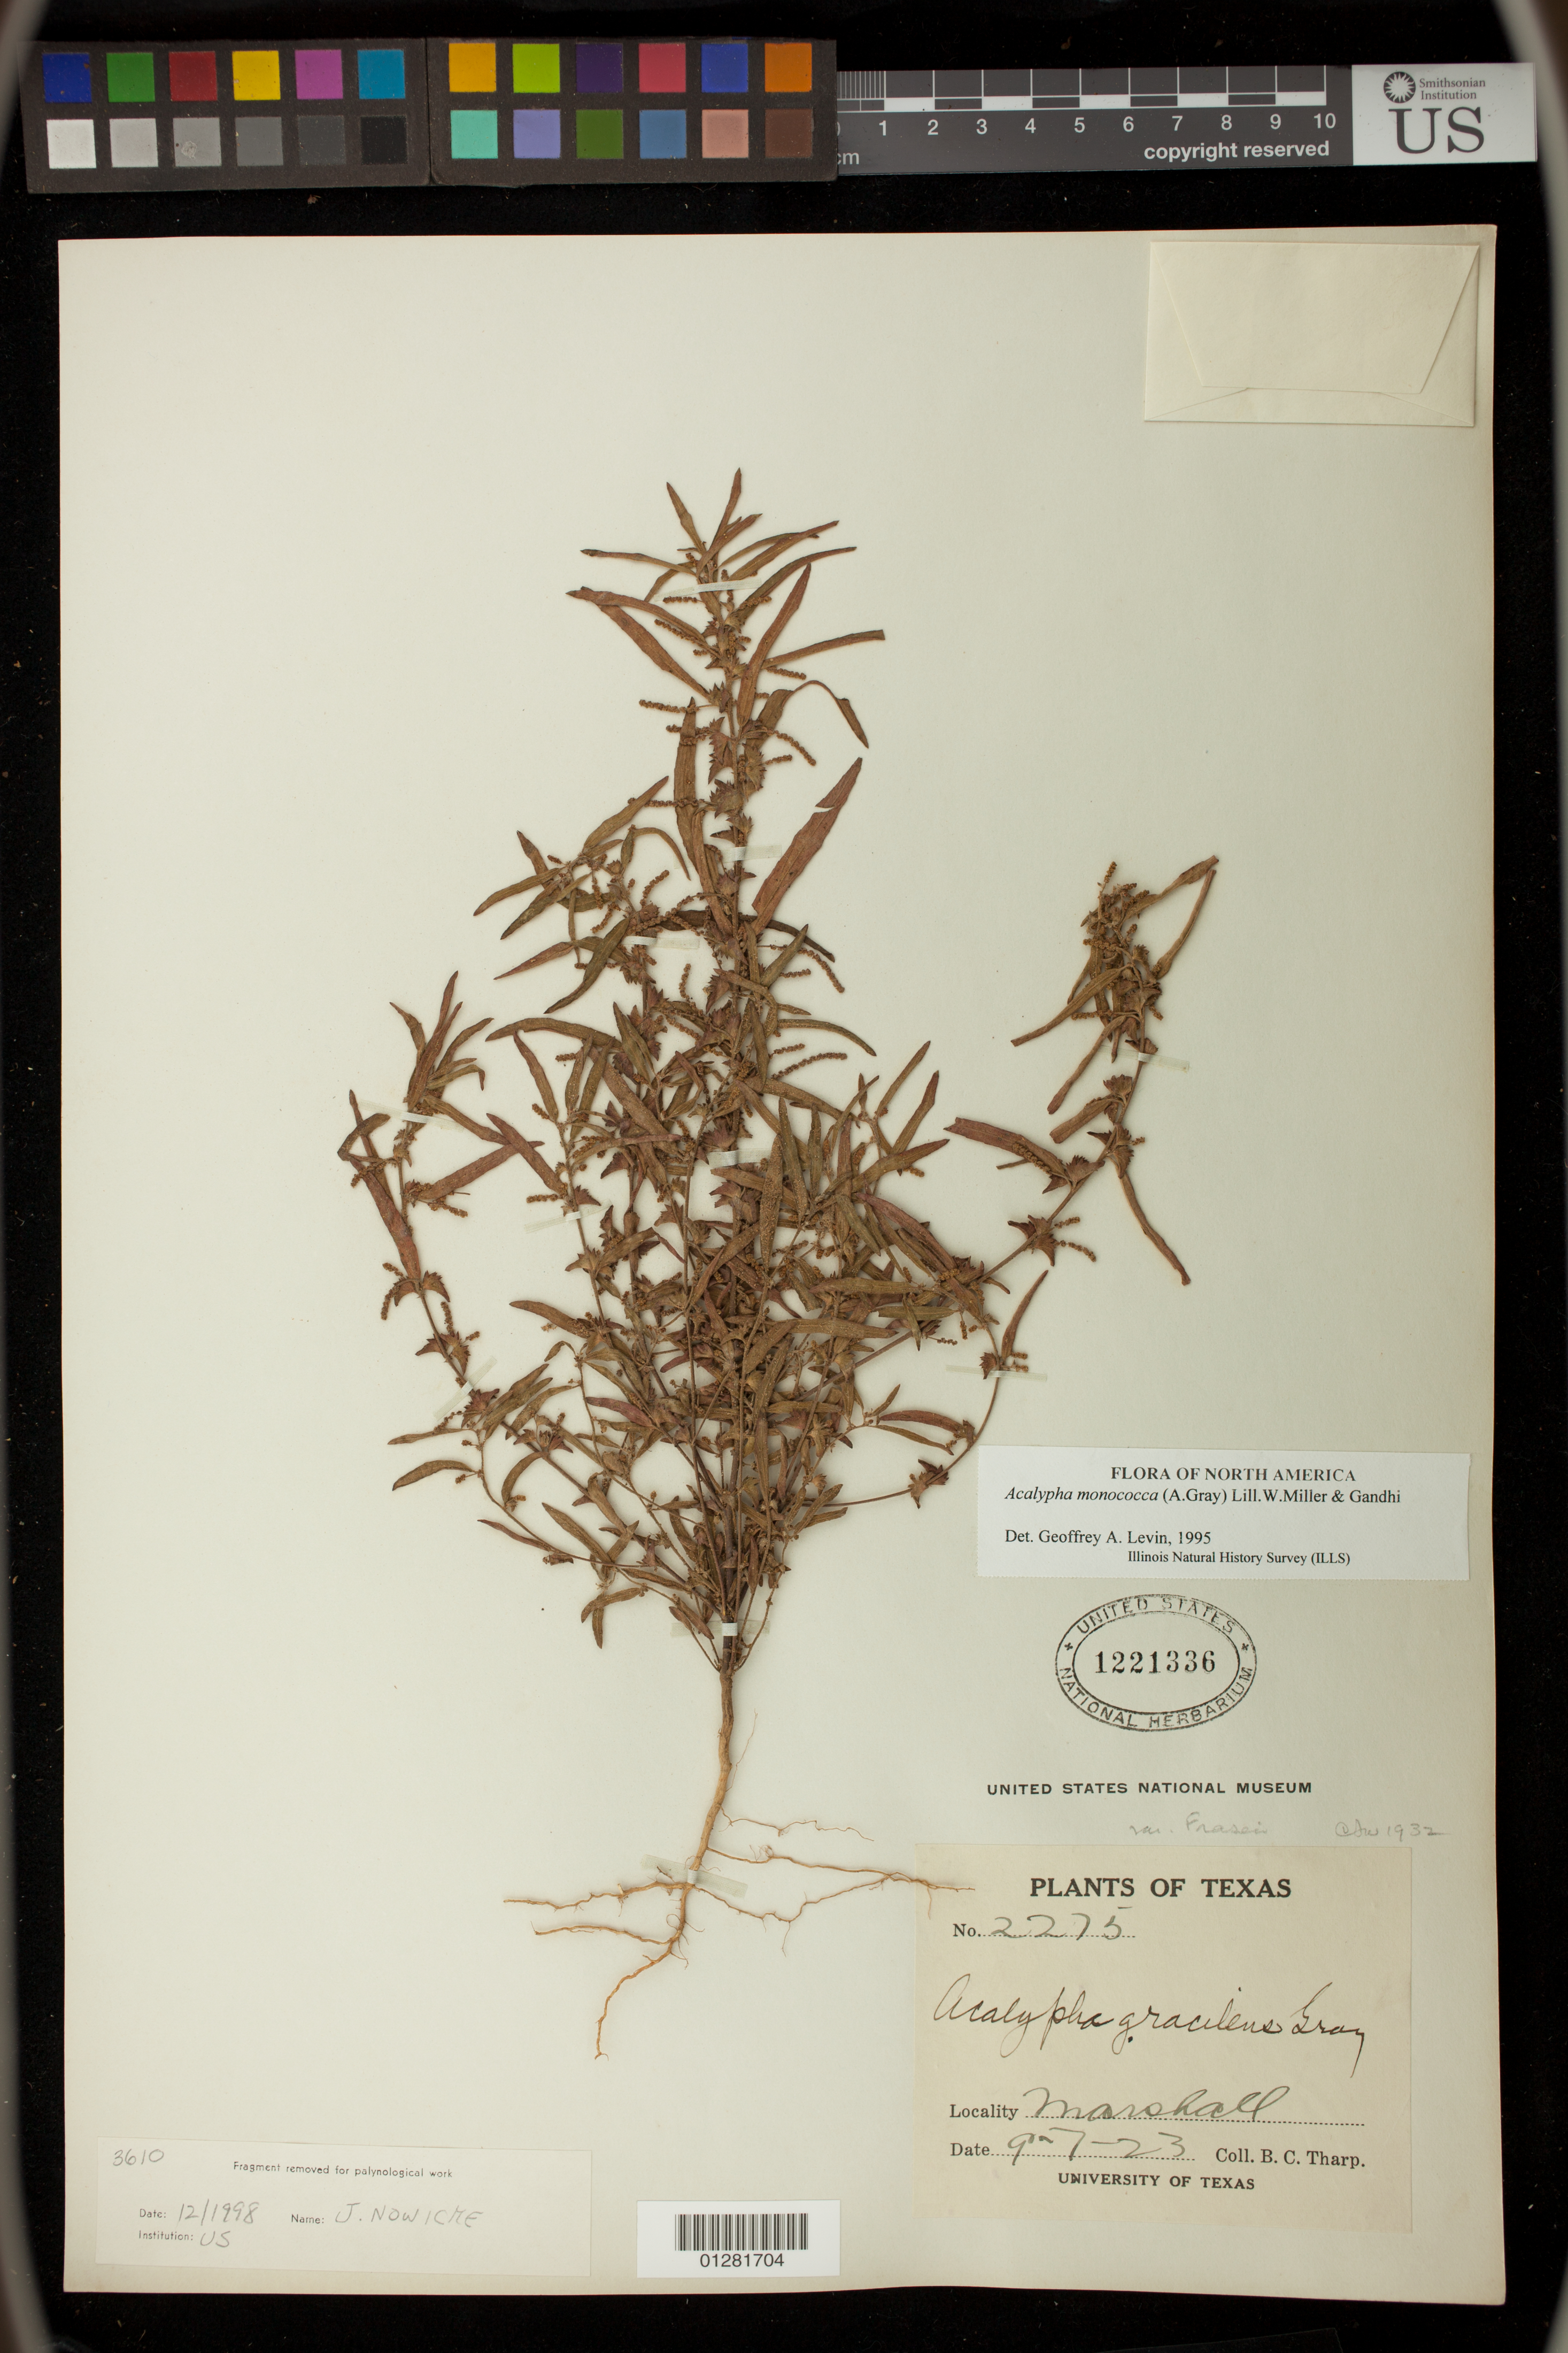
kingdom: Plantae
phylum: Tracheophyta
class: Magnoliopsida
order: Malpighiales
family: Euphorbiaceae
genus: Acalypha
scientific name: Acalypha monococca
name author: (Englem. ex A. Gray) Gandhi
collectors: B. C. Tharp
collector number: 2275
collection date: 1923-09-07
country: United States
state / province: Texas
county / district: Harrison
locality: Marshall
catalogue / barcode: US 1221336